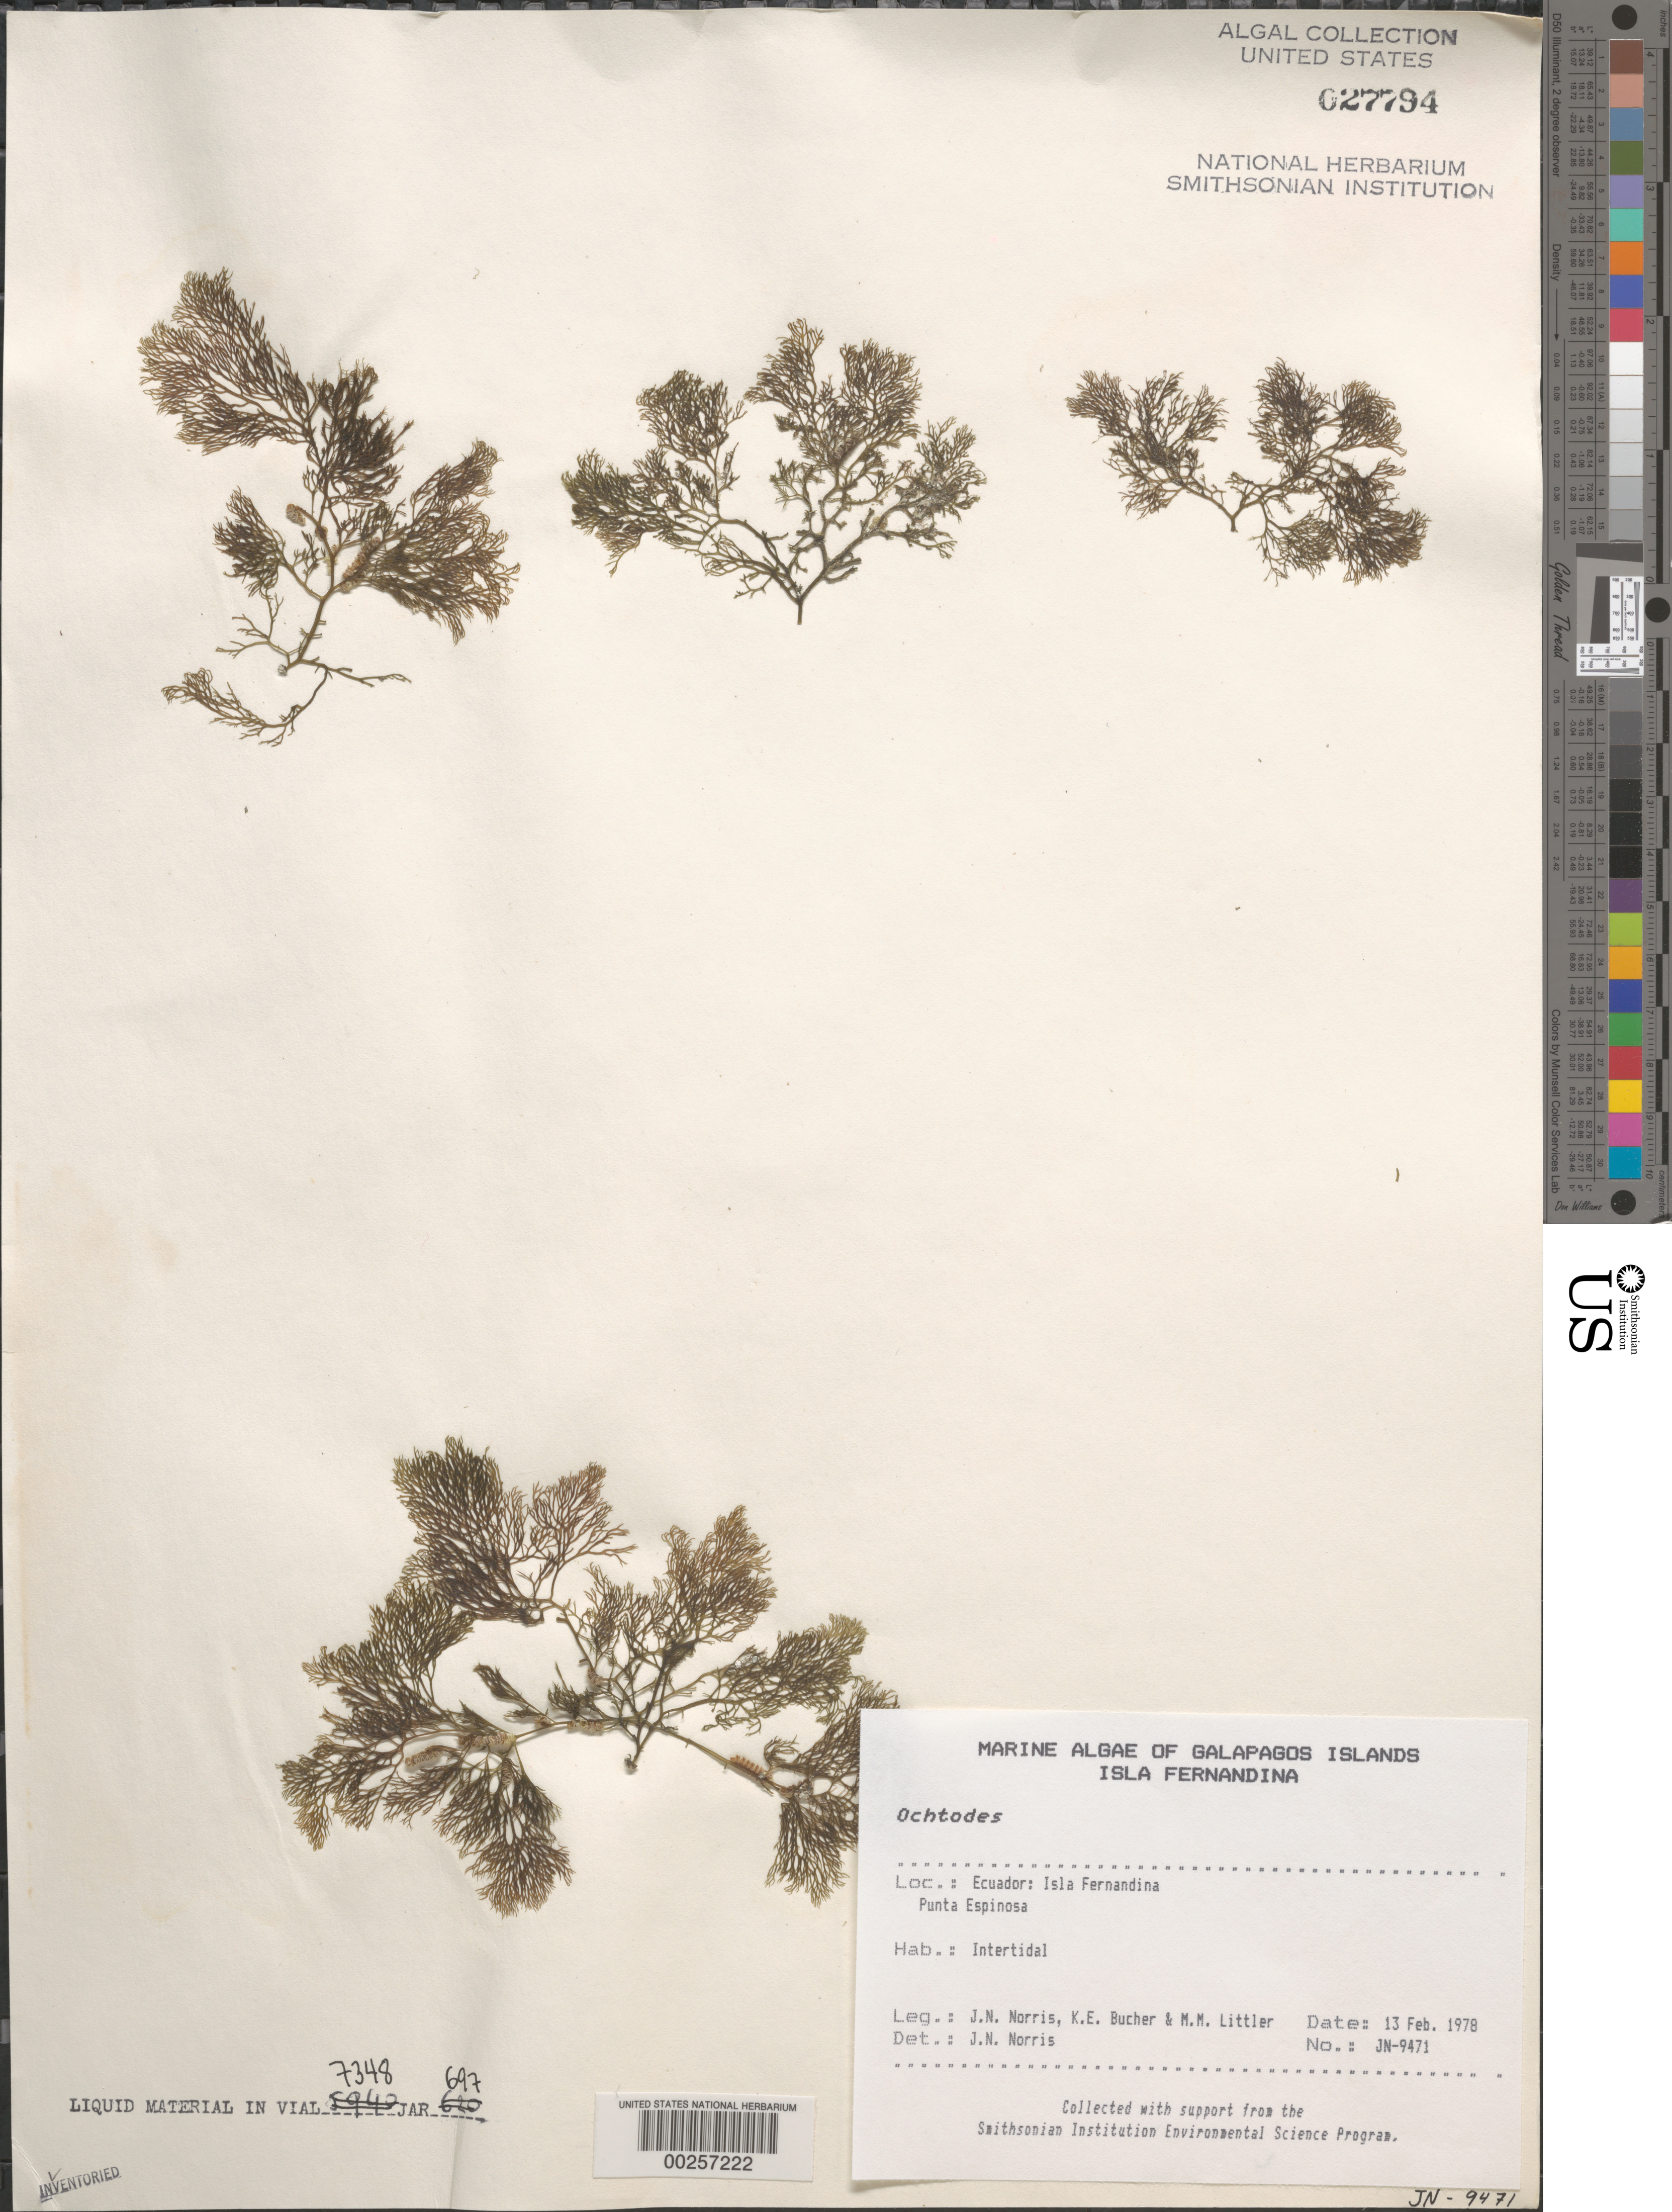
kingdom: Plantae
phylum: Rhodophyta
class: Florideophyceae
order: Gigartinales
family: Rhizophyllidaceae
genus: Ochtodes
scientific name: Ochtodes sp.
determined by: Norris, James N.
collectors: J. N. Norris, K. E. Bucher & M. M. Littler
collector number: JN-9471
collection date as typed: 13 Feb 1978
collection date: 1978-02-13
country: Ecuador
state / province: Colón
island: Fernandina [Narborough]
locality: Punta Espinosa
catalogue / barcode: US 27794